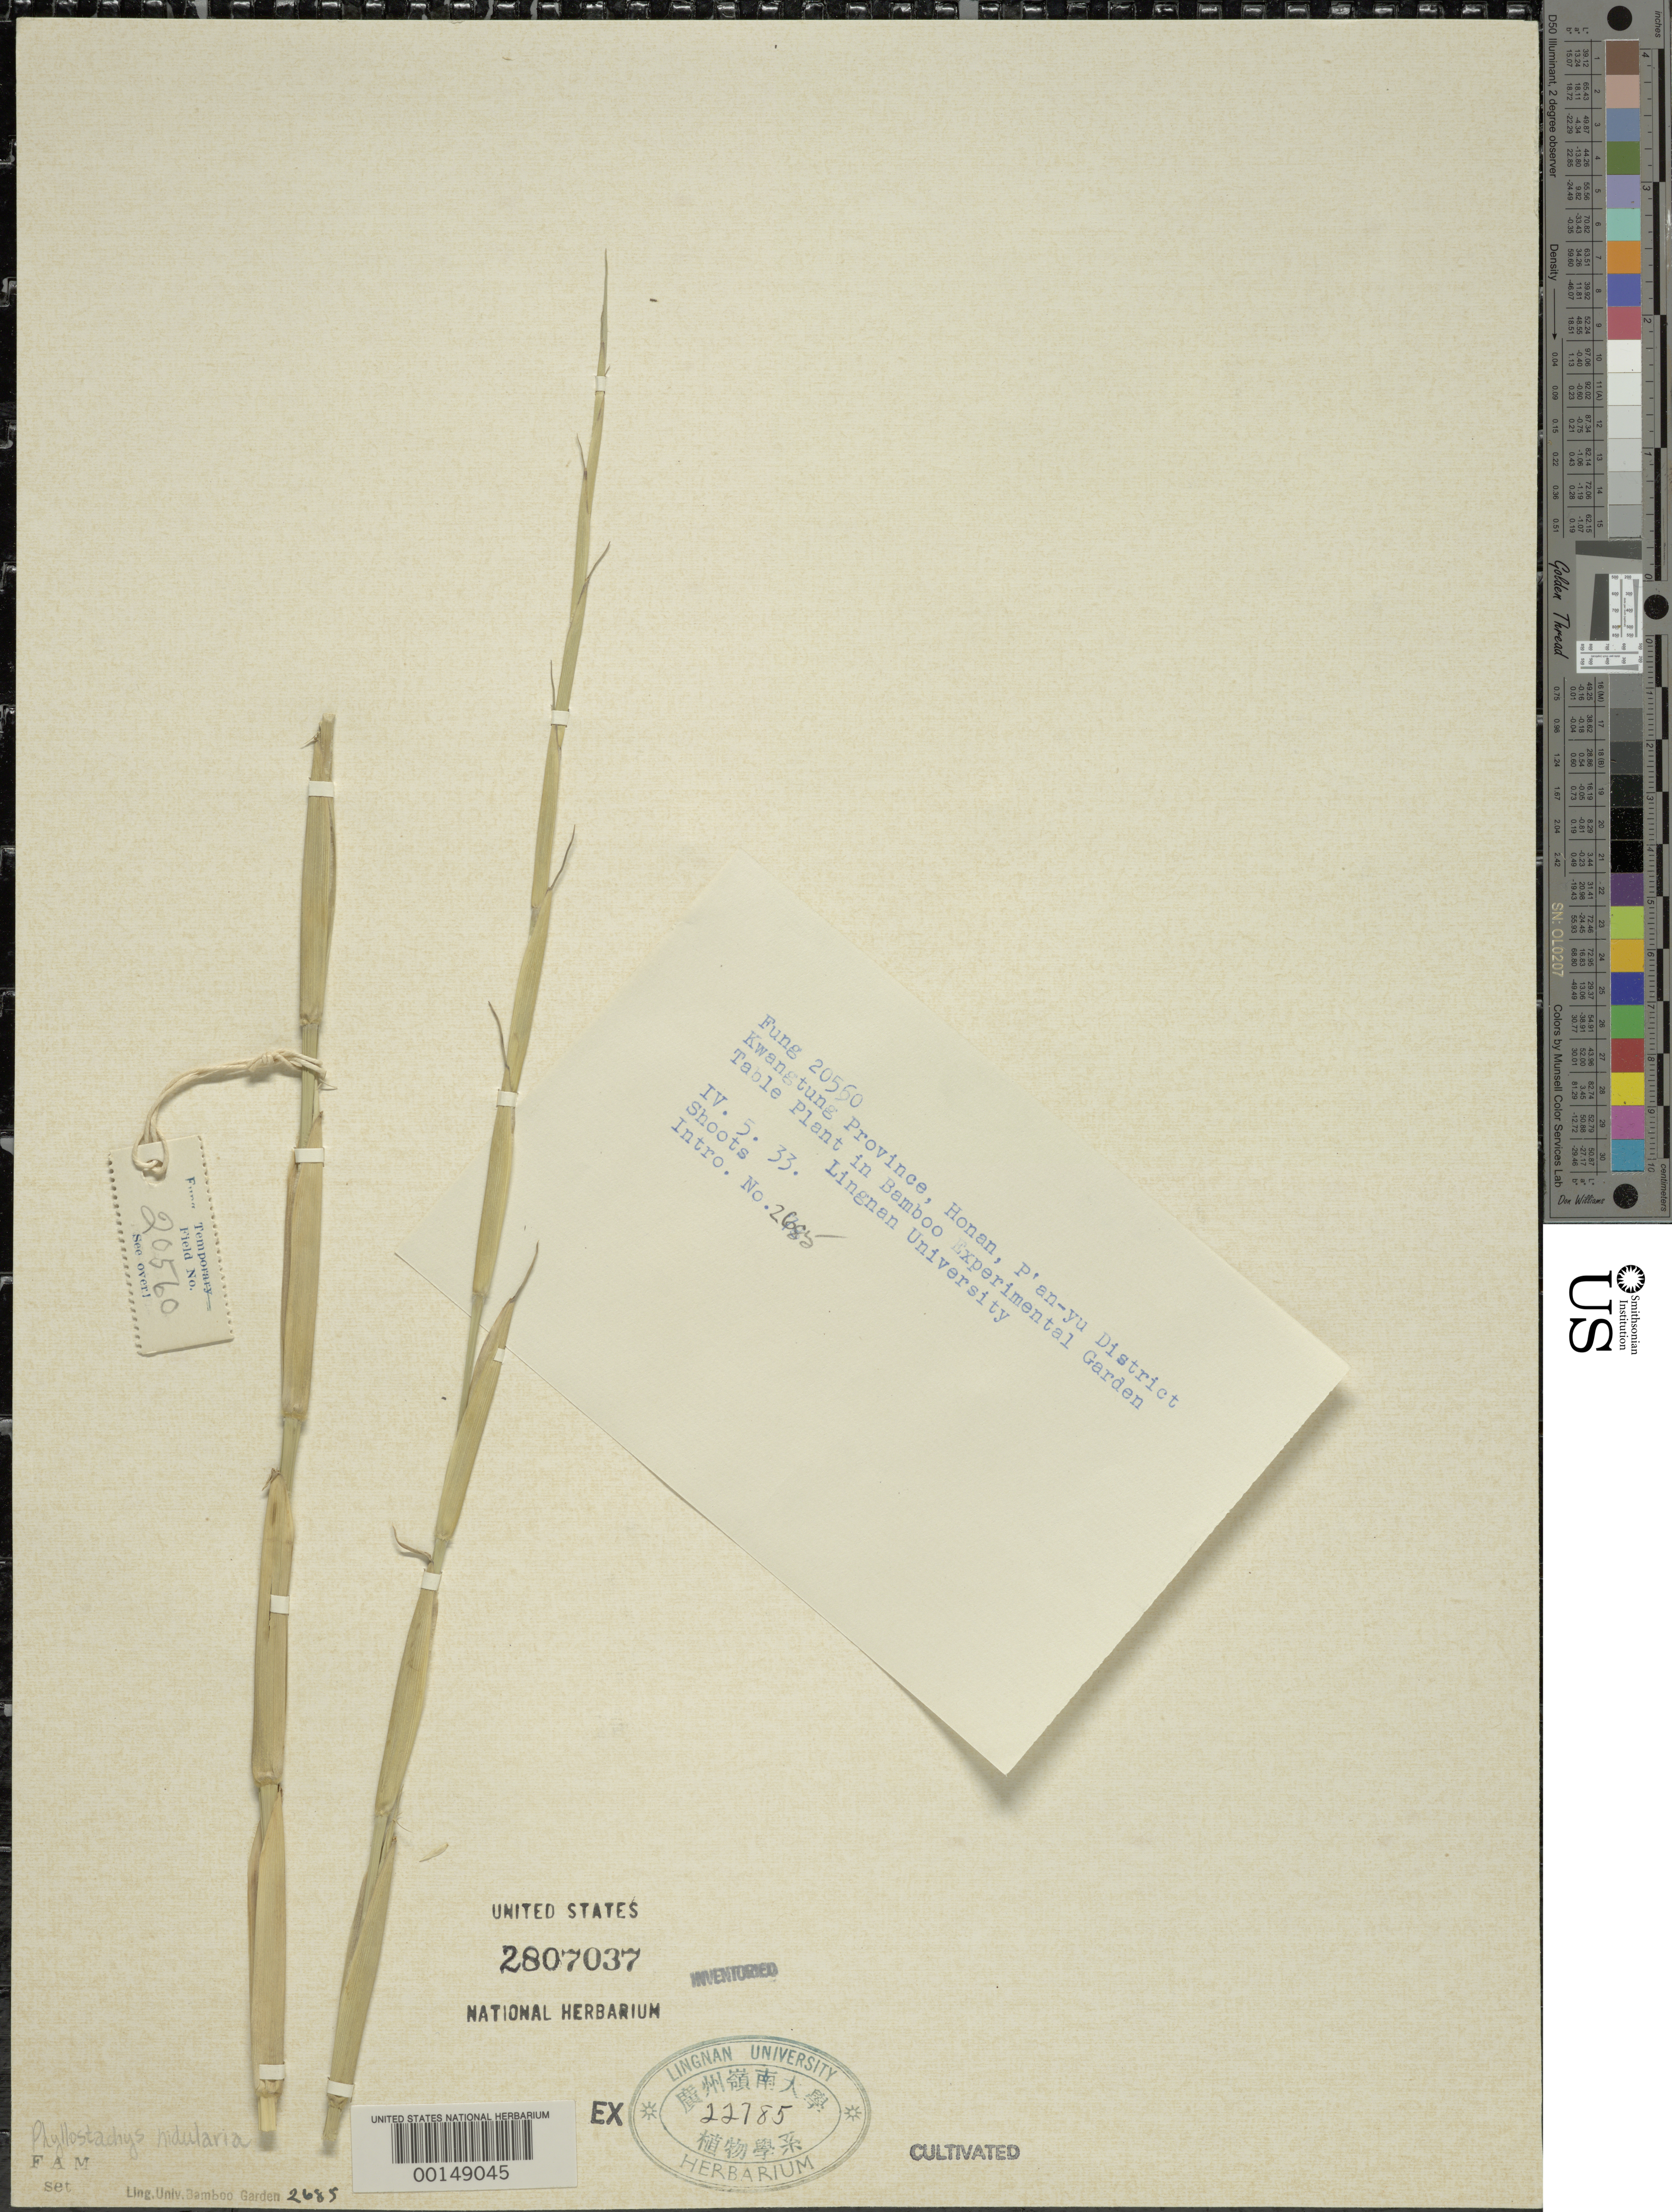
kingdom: Plantae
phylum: Tracheophyta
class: Liliopsida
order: Poales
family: Poaceae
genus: Phyllostachys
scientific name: Phyllostachys nidularia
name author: Munro ex Fenzi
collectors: H. L. Fung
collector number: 20560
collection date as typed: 05 Apr 1933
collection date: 1933-04-05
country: China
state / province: Guangdong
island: Honan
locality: Honan, p'an-yu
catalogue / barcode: US 2807037